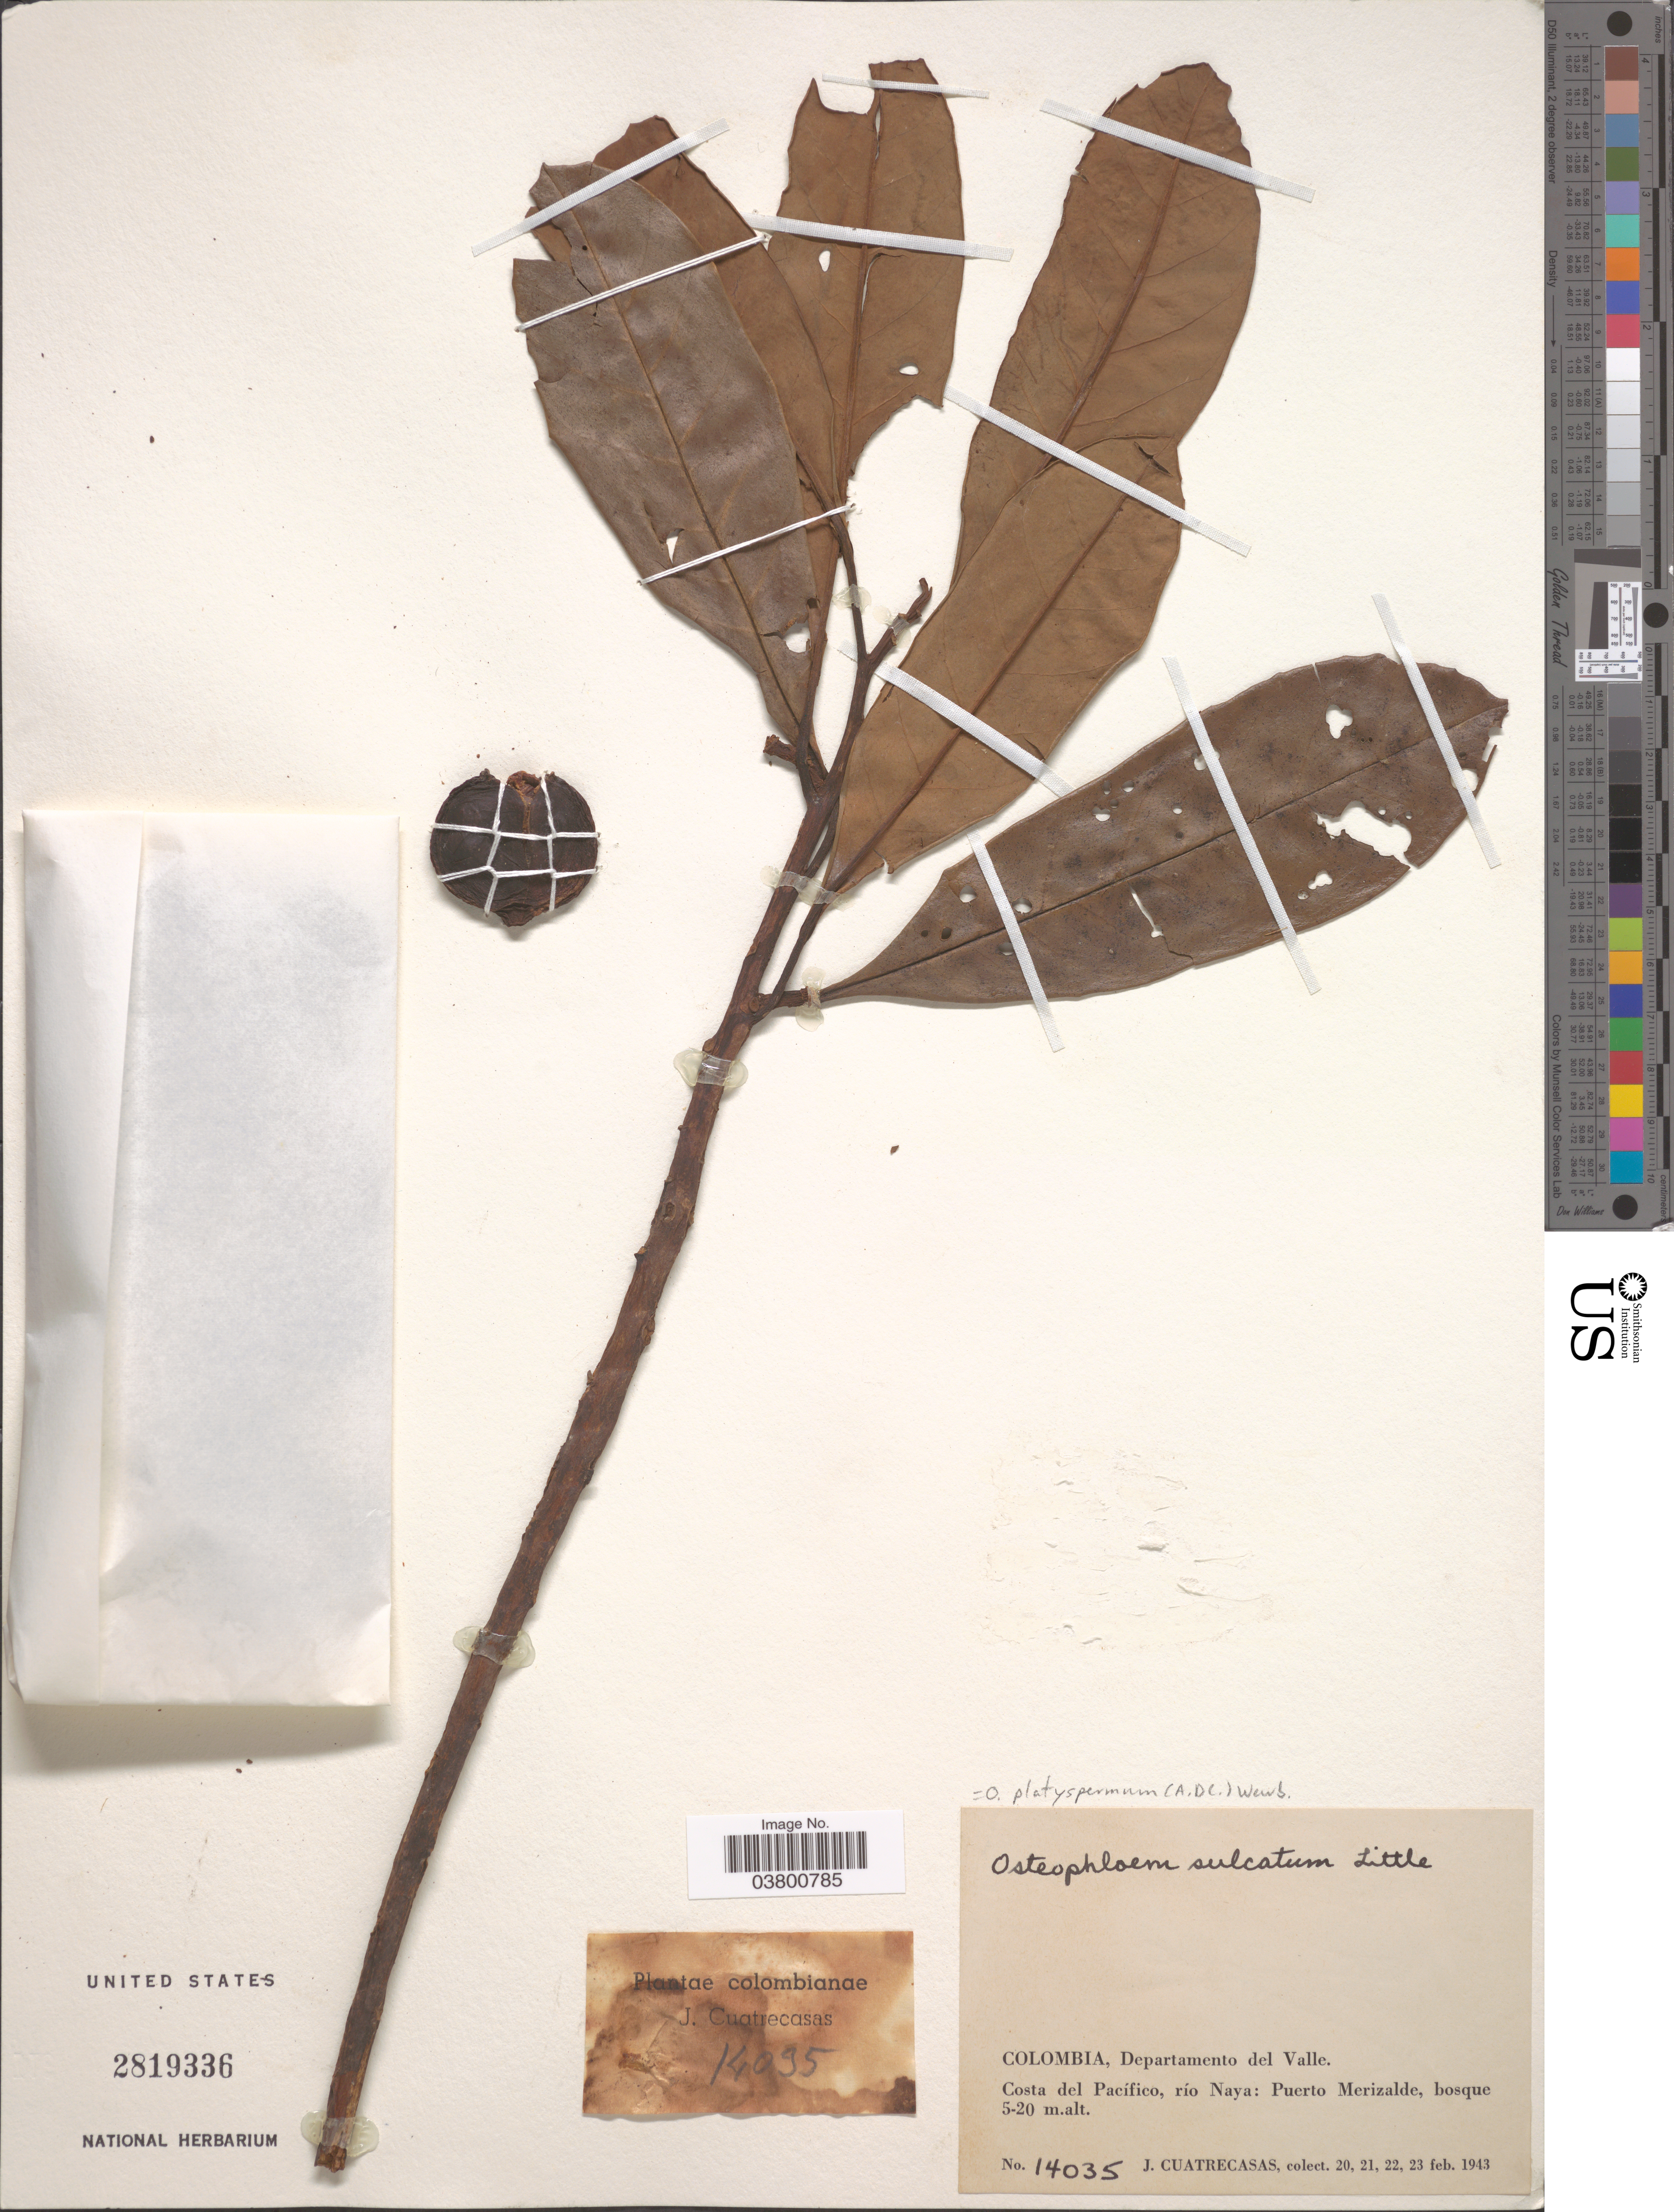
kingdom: Plantae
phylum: Tracheophyta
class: Magnoliopsida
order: Magnoliales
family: Myristicaceae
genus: Osteophloeum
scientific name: Osteophloeum platyspermum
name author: (A. DC.) Warb.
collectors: J. Cuatrecasas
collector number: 14035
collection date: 1943-02-20/1943-02-23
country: Colombia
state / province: Valle del Cauca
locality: Departamento del Valle. Costa del Pacífico, río Naya: Puerto Merizalde.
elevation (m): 5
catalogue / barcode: US 2819336